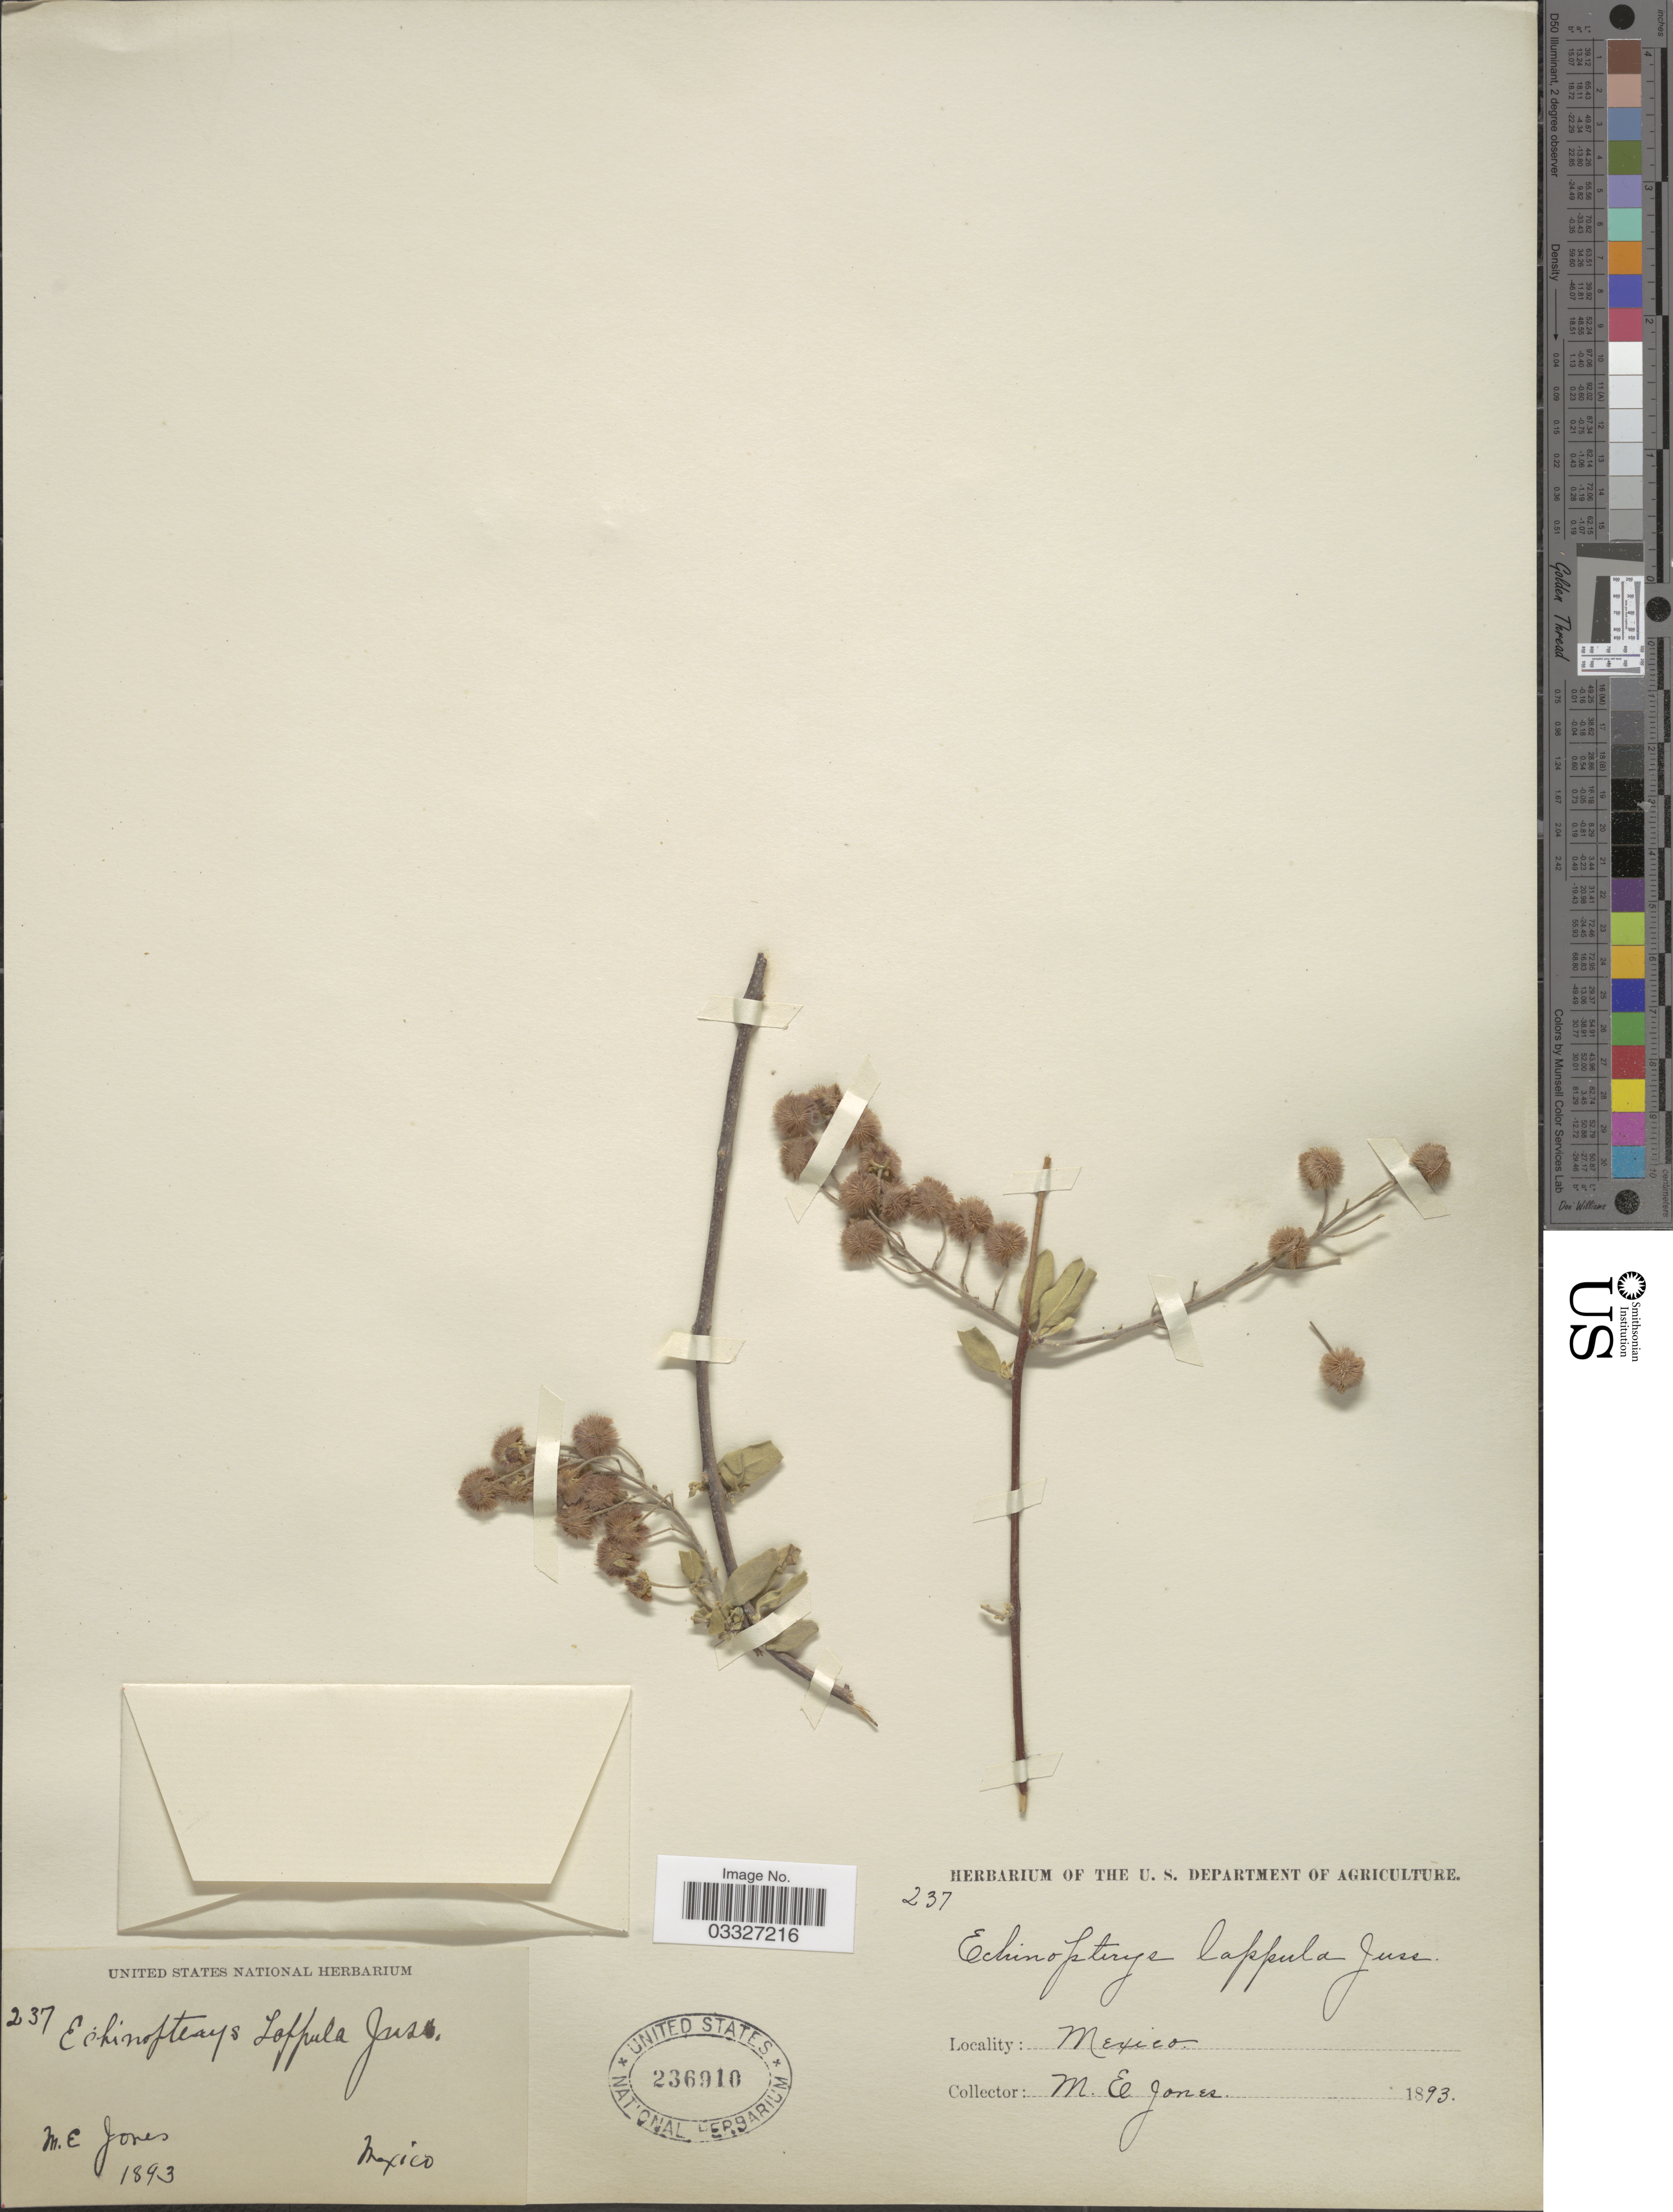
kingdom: Plantae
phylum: Tracheophyta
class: Magnoliopsida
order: Malpighiales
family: Malpighiaceae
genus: Echinopterys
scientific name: Echinopterys eglandulosa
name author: (A. Juss.) Small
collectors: M. E. Jones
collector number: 237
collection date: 1893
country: Mexico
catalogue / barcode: US 236910